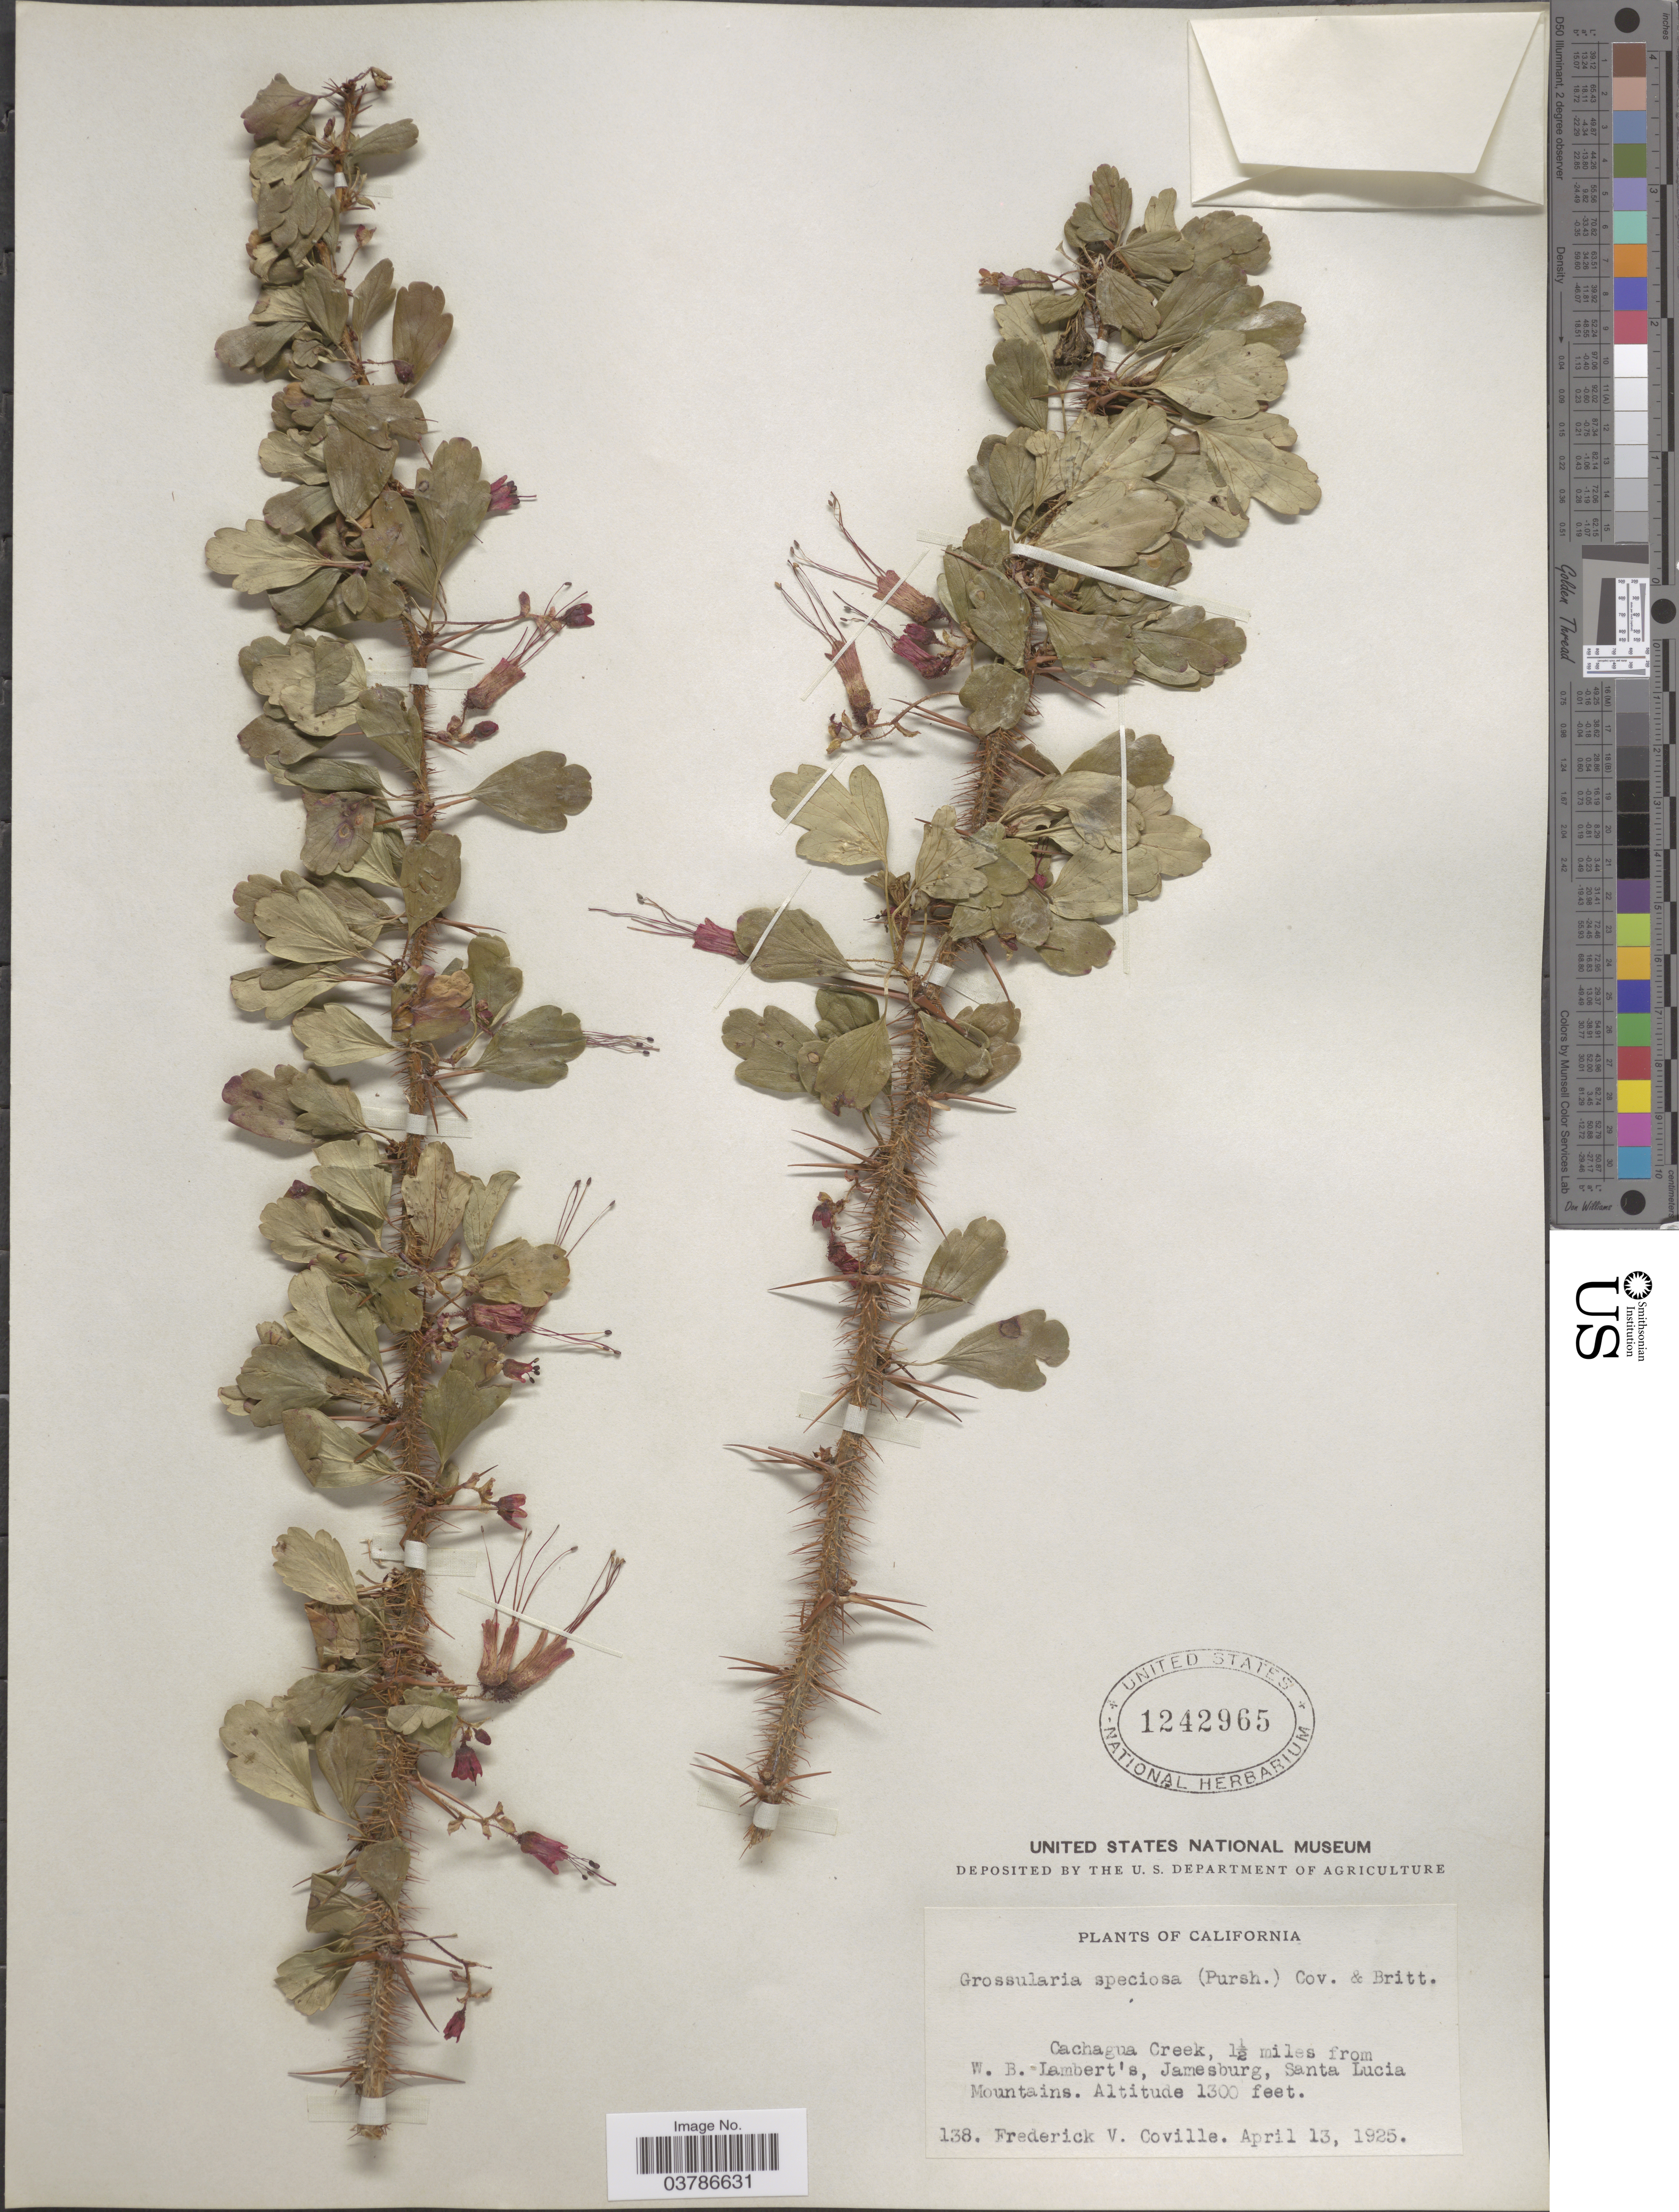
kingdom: Plantae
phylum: Tracheophyta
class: Magnoliopsida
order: Saxifragales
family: Grossulariaceae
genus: Ribes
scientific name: Ribes speciosum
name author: Pursh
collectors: F. V. Coville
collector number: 138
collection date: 1925-04-13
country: United States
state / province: California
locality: Cachagua Creek, 1½ miles from W. B. Lambert's, Jamesburg, Santa Lucia Mountains.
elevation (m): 396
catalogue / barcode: US 1242965